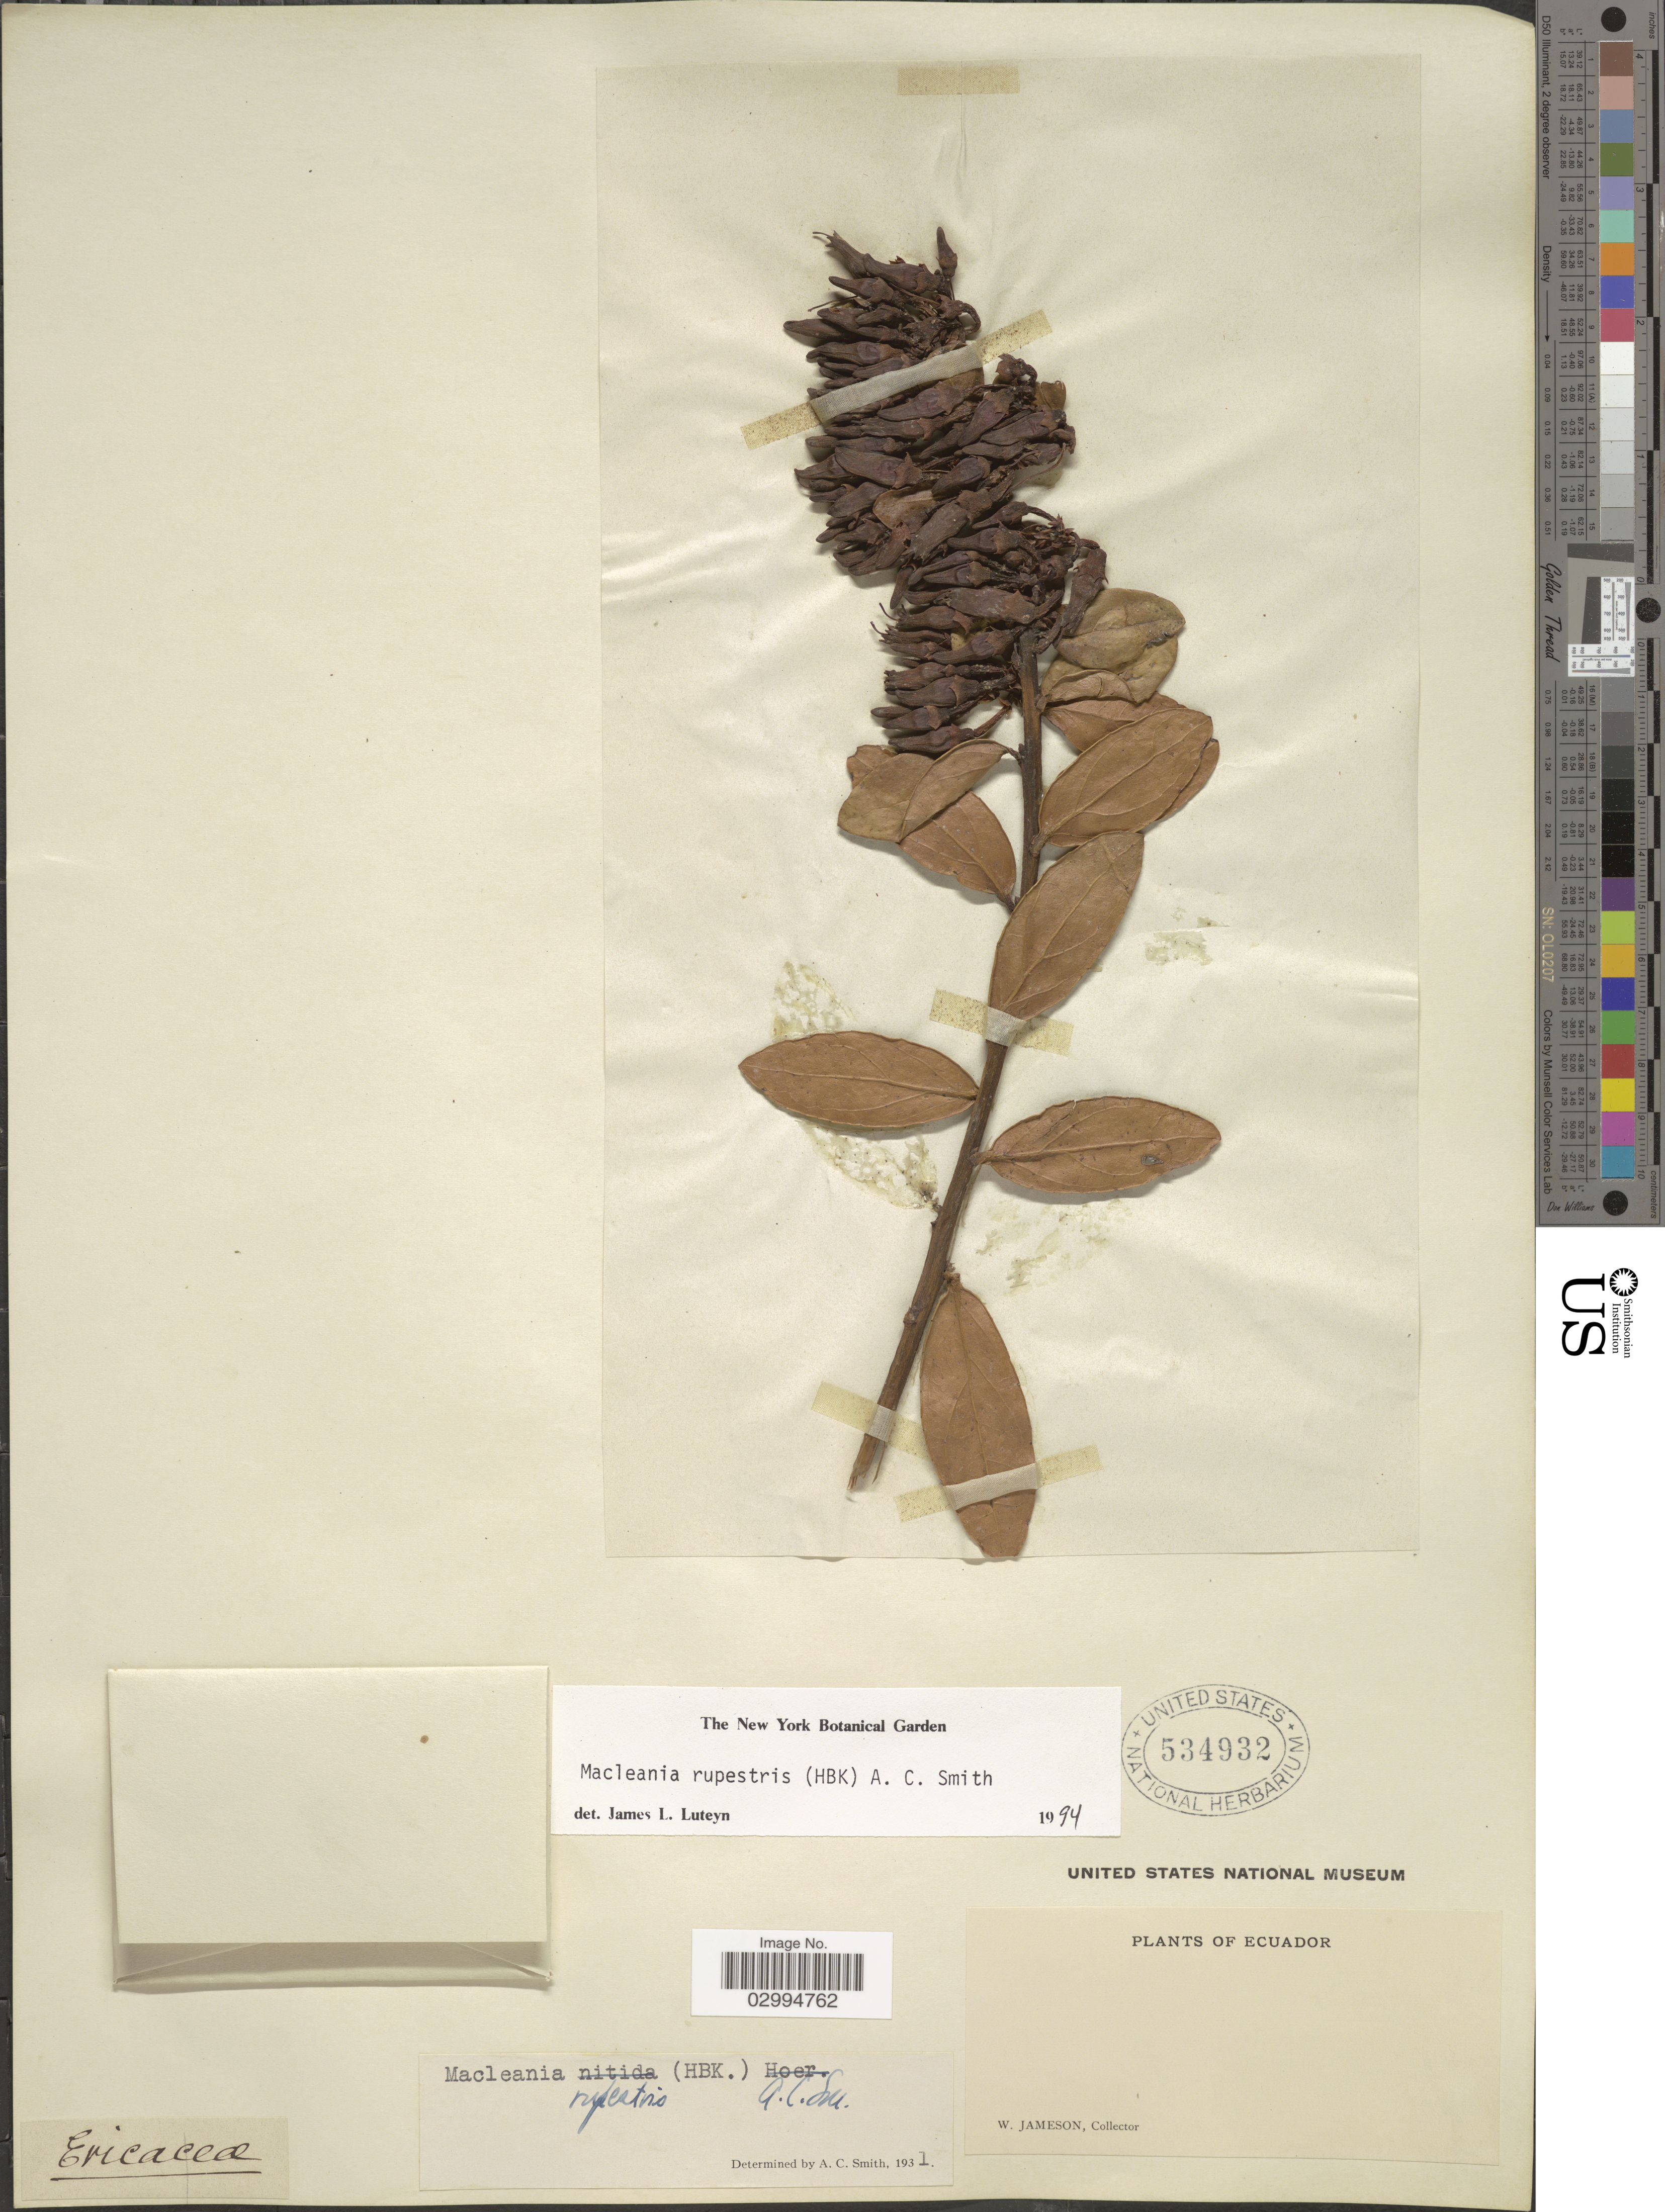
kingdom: Plantae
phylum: Tracheophyta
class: Magnoliopsida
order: Ericales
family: Ericaceae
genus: Macleania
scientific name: Macleania rupestris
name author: (Kunth) A.C. Sm.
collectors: W. Jameson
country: Ecuador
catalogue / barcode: US 534932